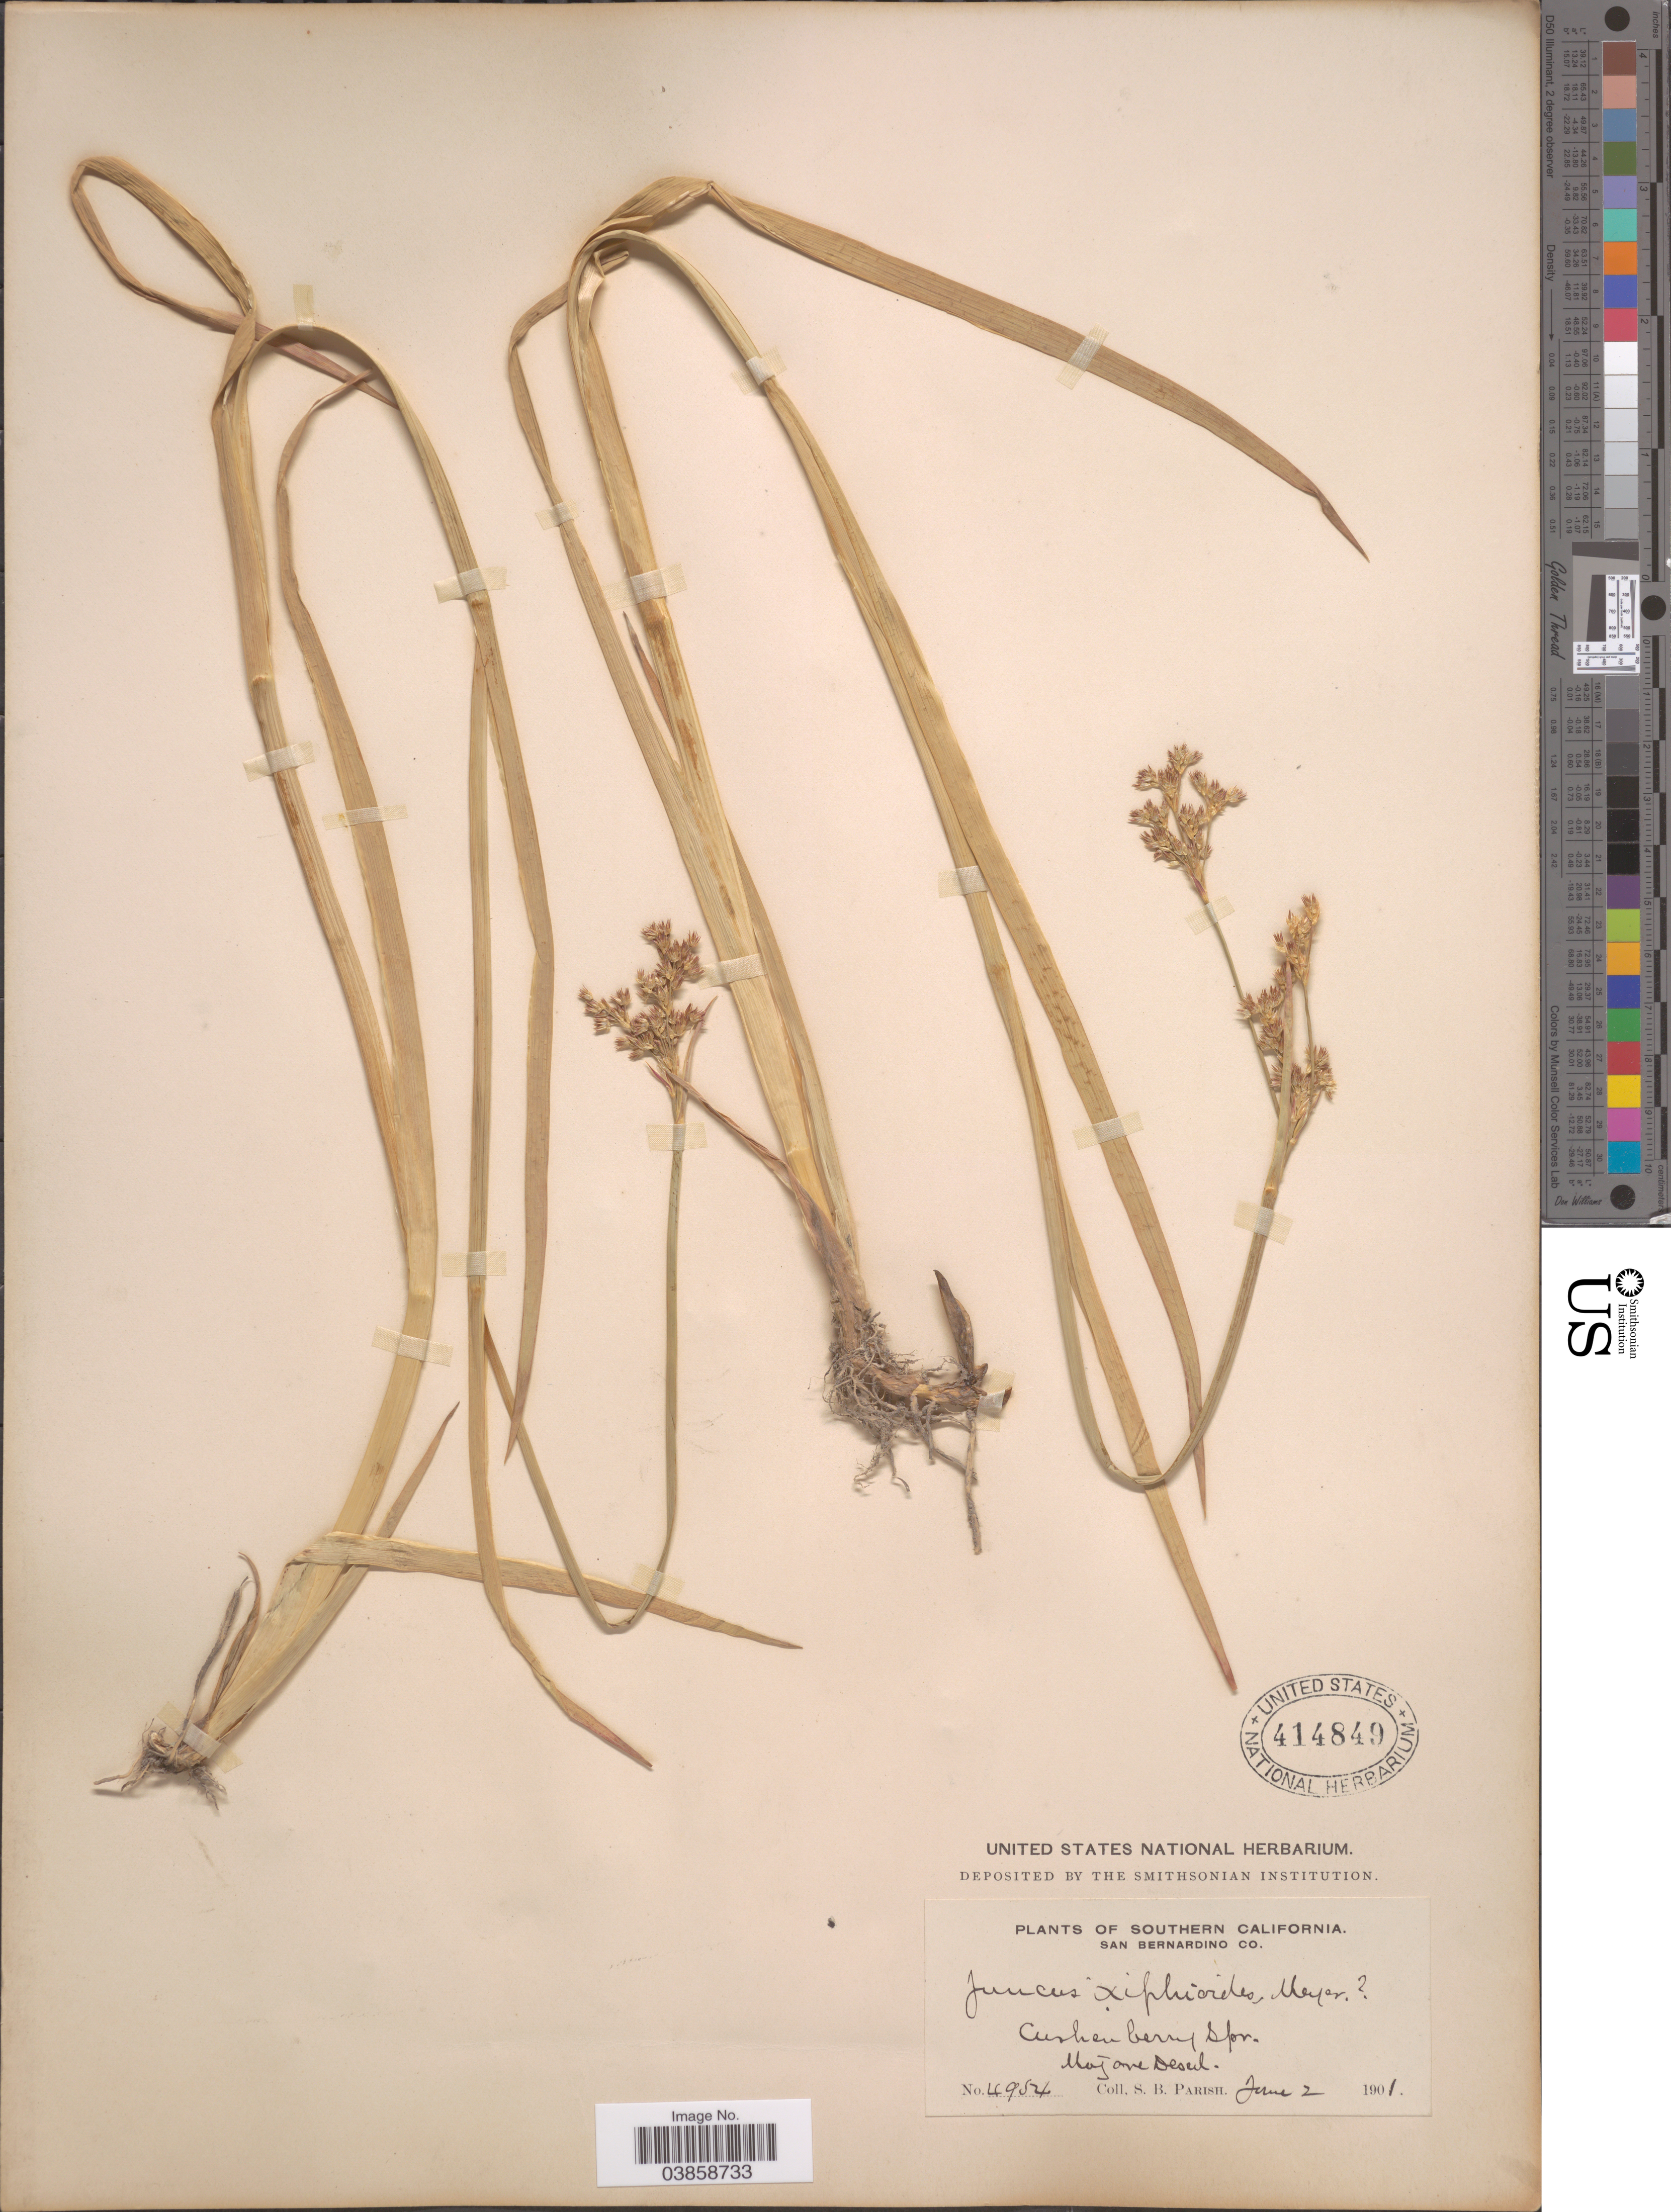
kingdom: Plantae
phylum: Tracheophyta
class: Liliopsida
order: Poales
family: Juncaceae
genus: Juncus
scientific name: Juncus xiphioides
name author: E. Mey.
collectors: S. B. Parish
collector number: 4954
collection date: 1901-06-02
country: United States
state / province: California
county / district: San Bernardino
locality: Southern California. San Bernardino Co. Cushenberry Spr. Mojave Desert.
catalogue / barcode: US 414849